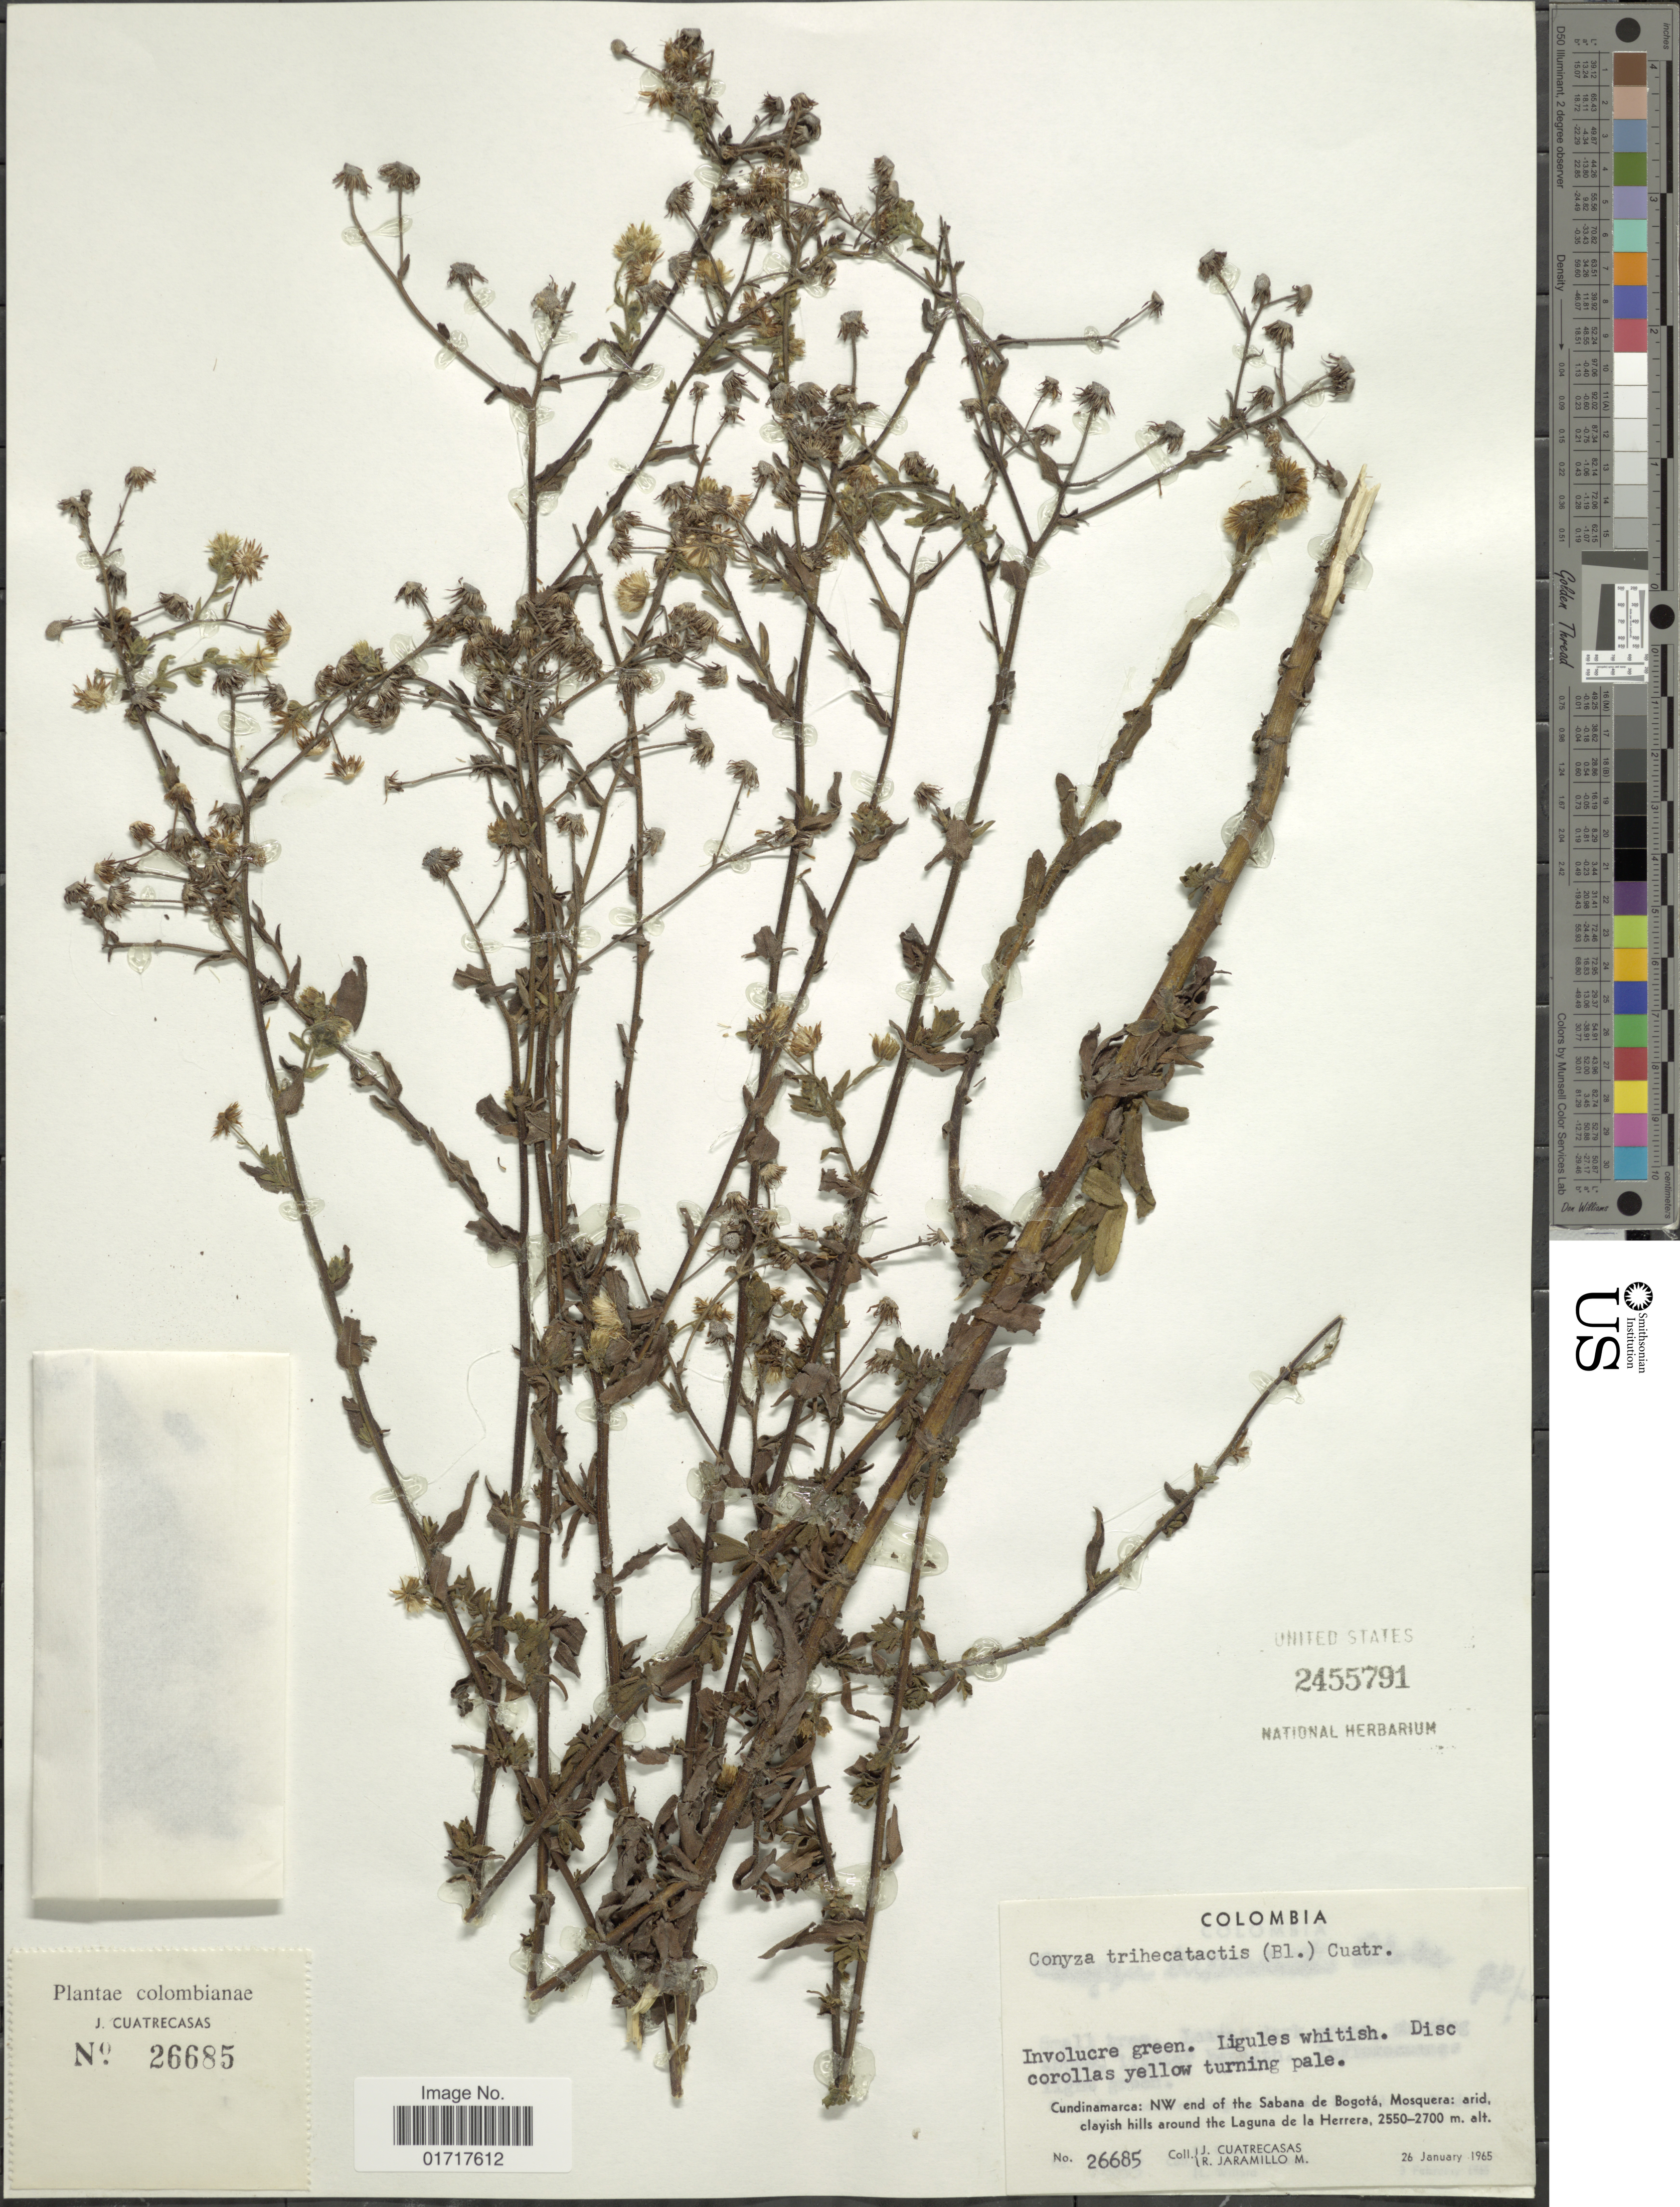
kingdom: Plantae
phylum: Tracheophyta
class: Magnoliopsida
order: Asterales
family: Asteraceae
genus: Conyza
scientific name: Conyza trihecatactis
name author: (S.F. Blake) Cuatrec.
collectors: J. Cuatrecasas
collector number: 26685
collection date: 1965-01-26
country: Colombia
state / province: Cundinamarca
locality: Cundinamarca: NW end of the Sabana de Bogota, Mosquero: arid clayish hills around the Laguna de la Herrera.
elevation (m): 2550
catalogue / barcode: US 2455791